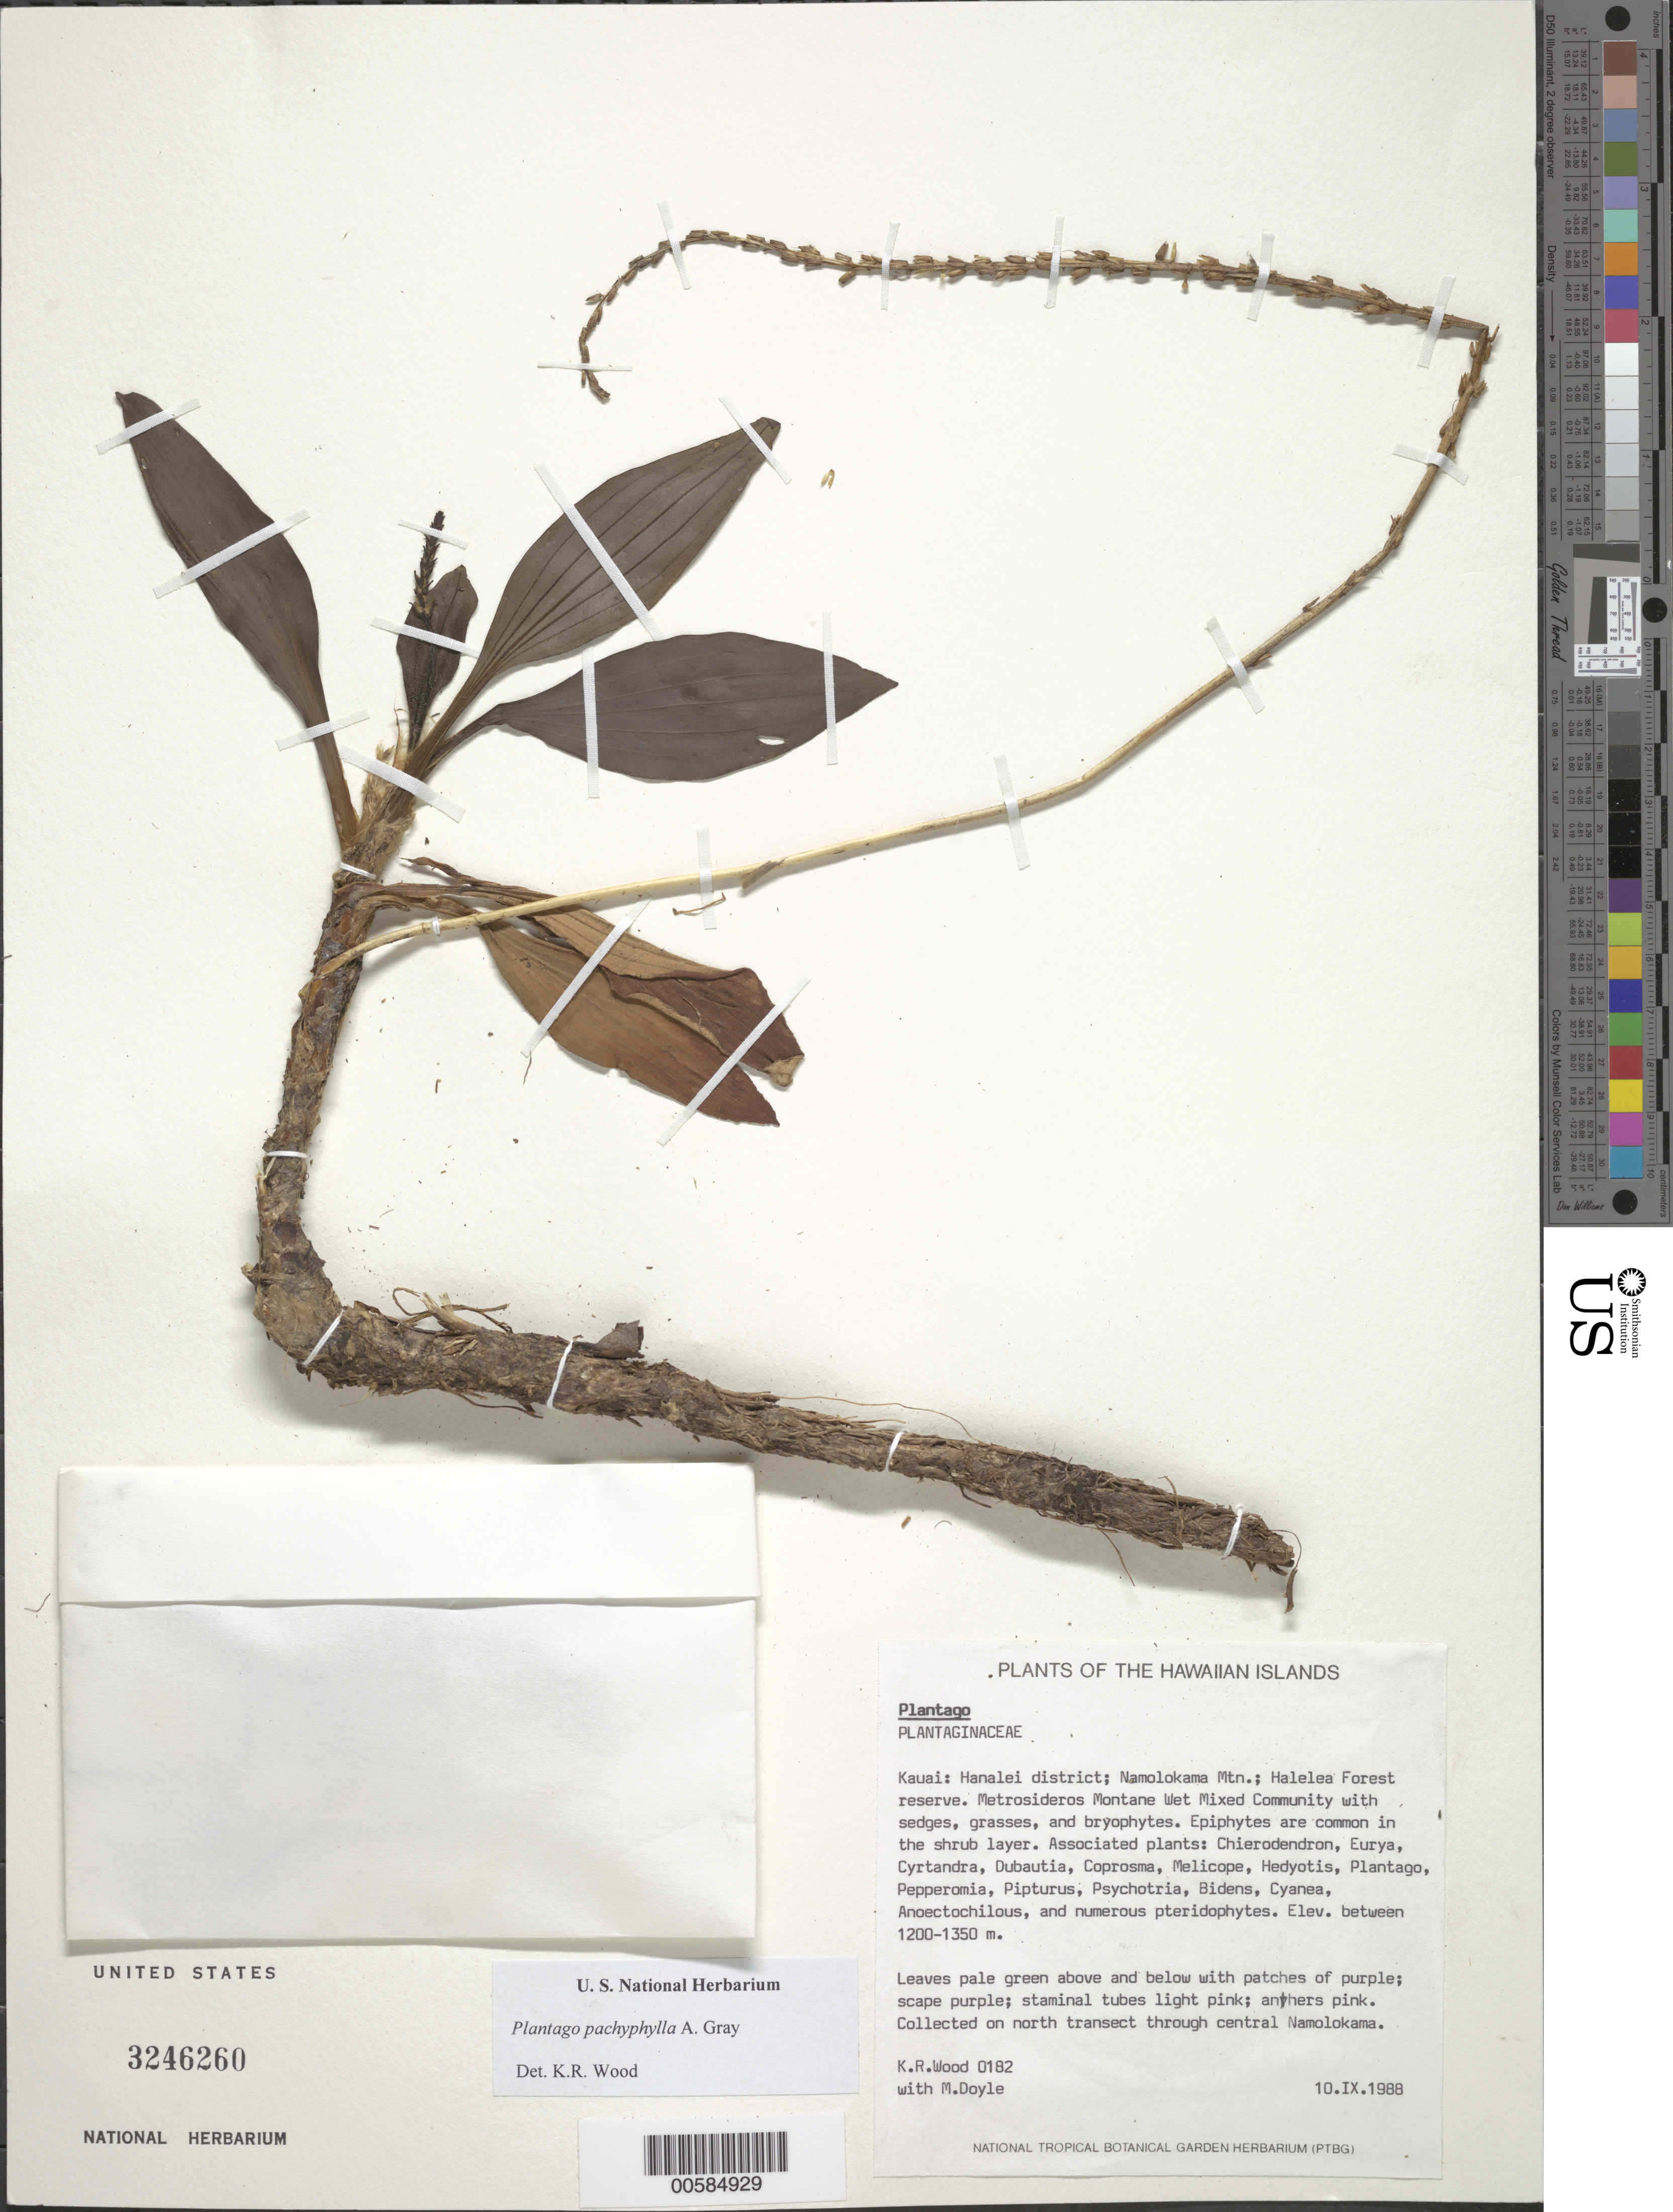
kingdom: Plantae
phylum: Tracheophyta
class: Magnoliopsida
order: Lamiales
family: Plantaginaceae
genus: Plantago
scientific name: Plantago pachyphylla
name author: A. Gray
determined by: Wood, Kenneth R.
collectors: K. R. Wood & M. Doyle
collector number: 0182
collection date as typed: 10 Sep 1988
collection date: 1988-09-10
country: United States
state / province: Hawaii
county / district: Kauai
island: Kaua'i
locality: Hanalei Dist; Namolokama Mt; Halelea For Res. N transect through central Namolokama.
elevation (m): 1200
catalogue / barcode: US 3246260